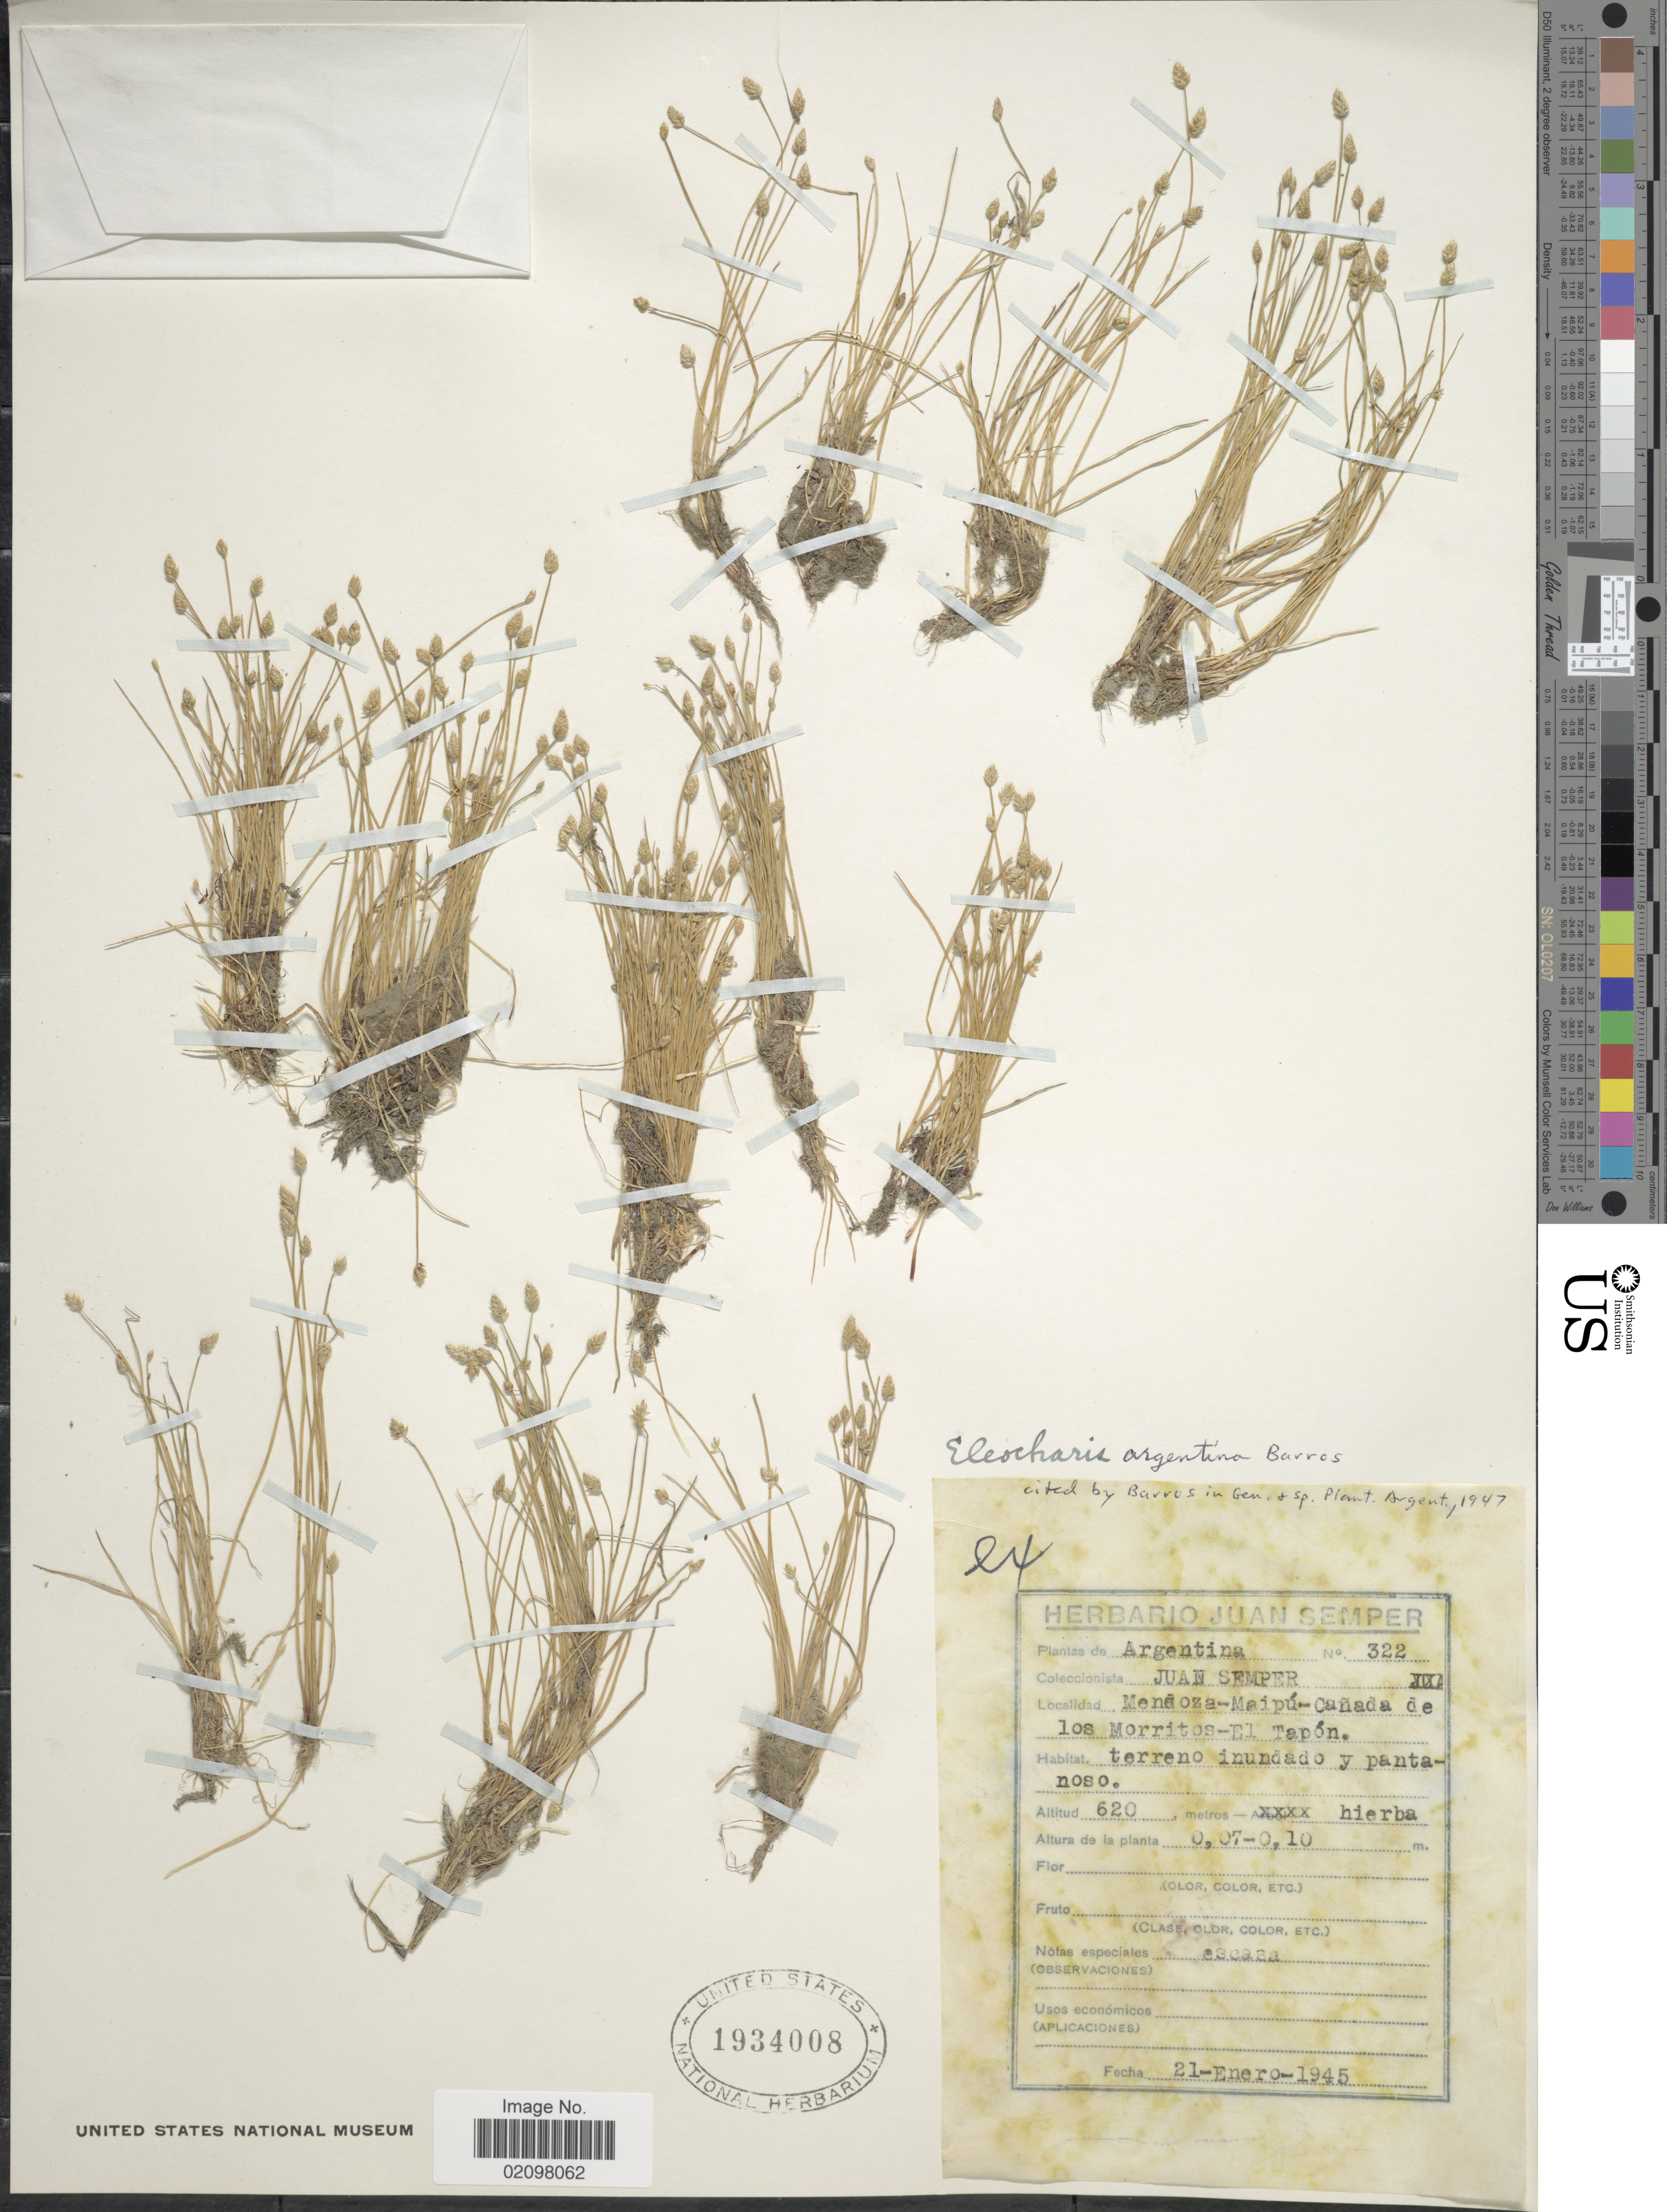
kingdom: Plantae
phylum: Tracheophyta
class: Liliopsida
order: Poales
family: Cyperaceae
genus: Eleocharis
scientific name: Eleocharis argentina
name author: Barros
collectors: J. Semper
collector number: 322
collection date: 1945-01-21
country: Argentina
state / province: Mendoza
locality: Manipú-Cañada de los Morritos-El Tapón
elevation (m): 620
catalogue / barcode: US 1934008